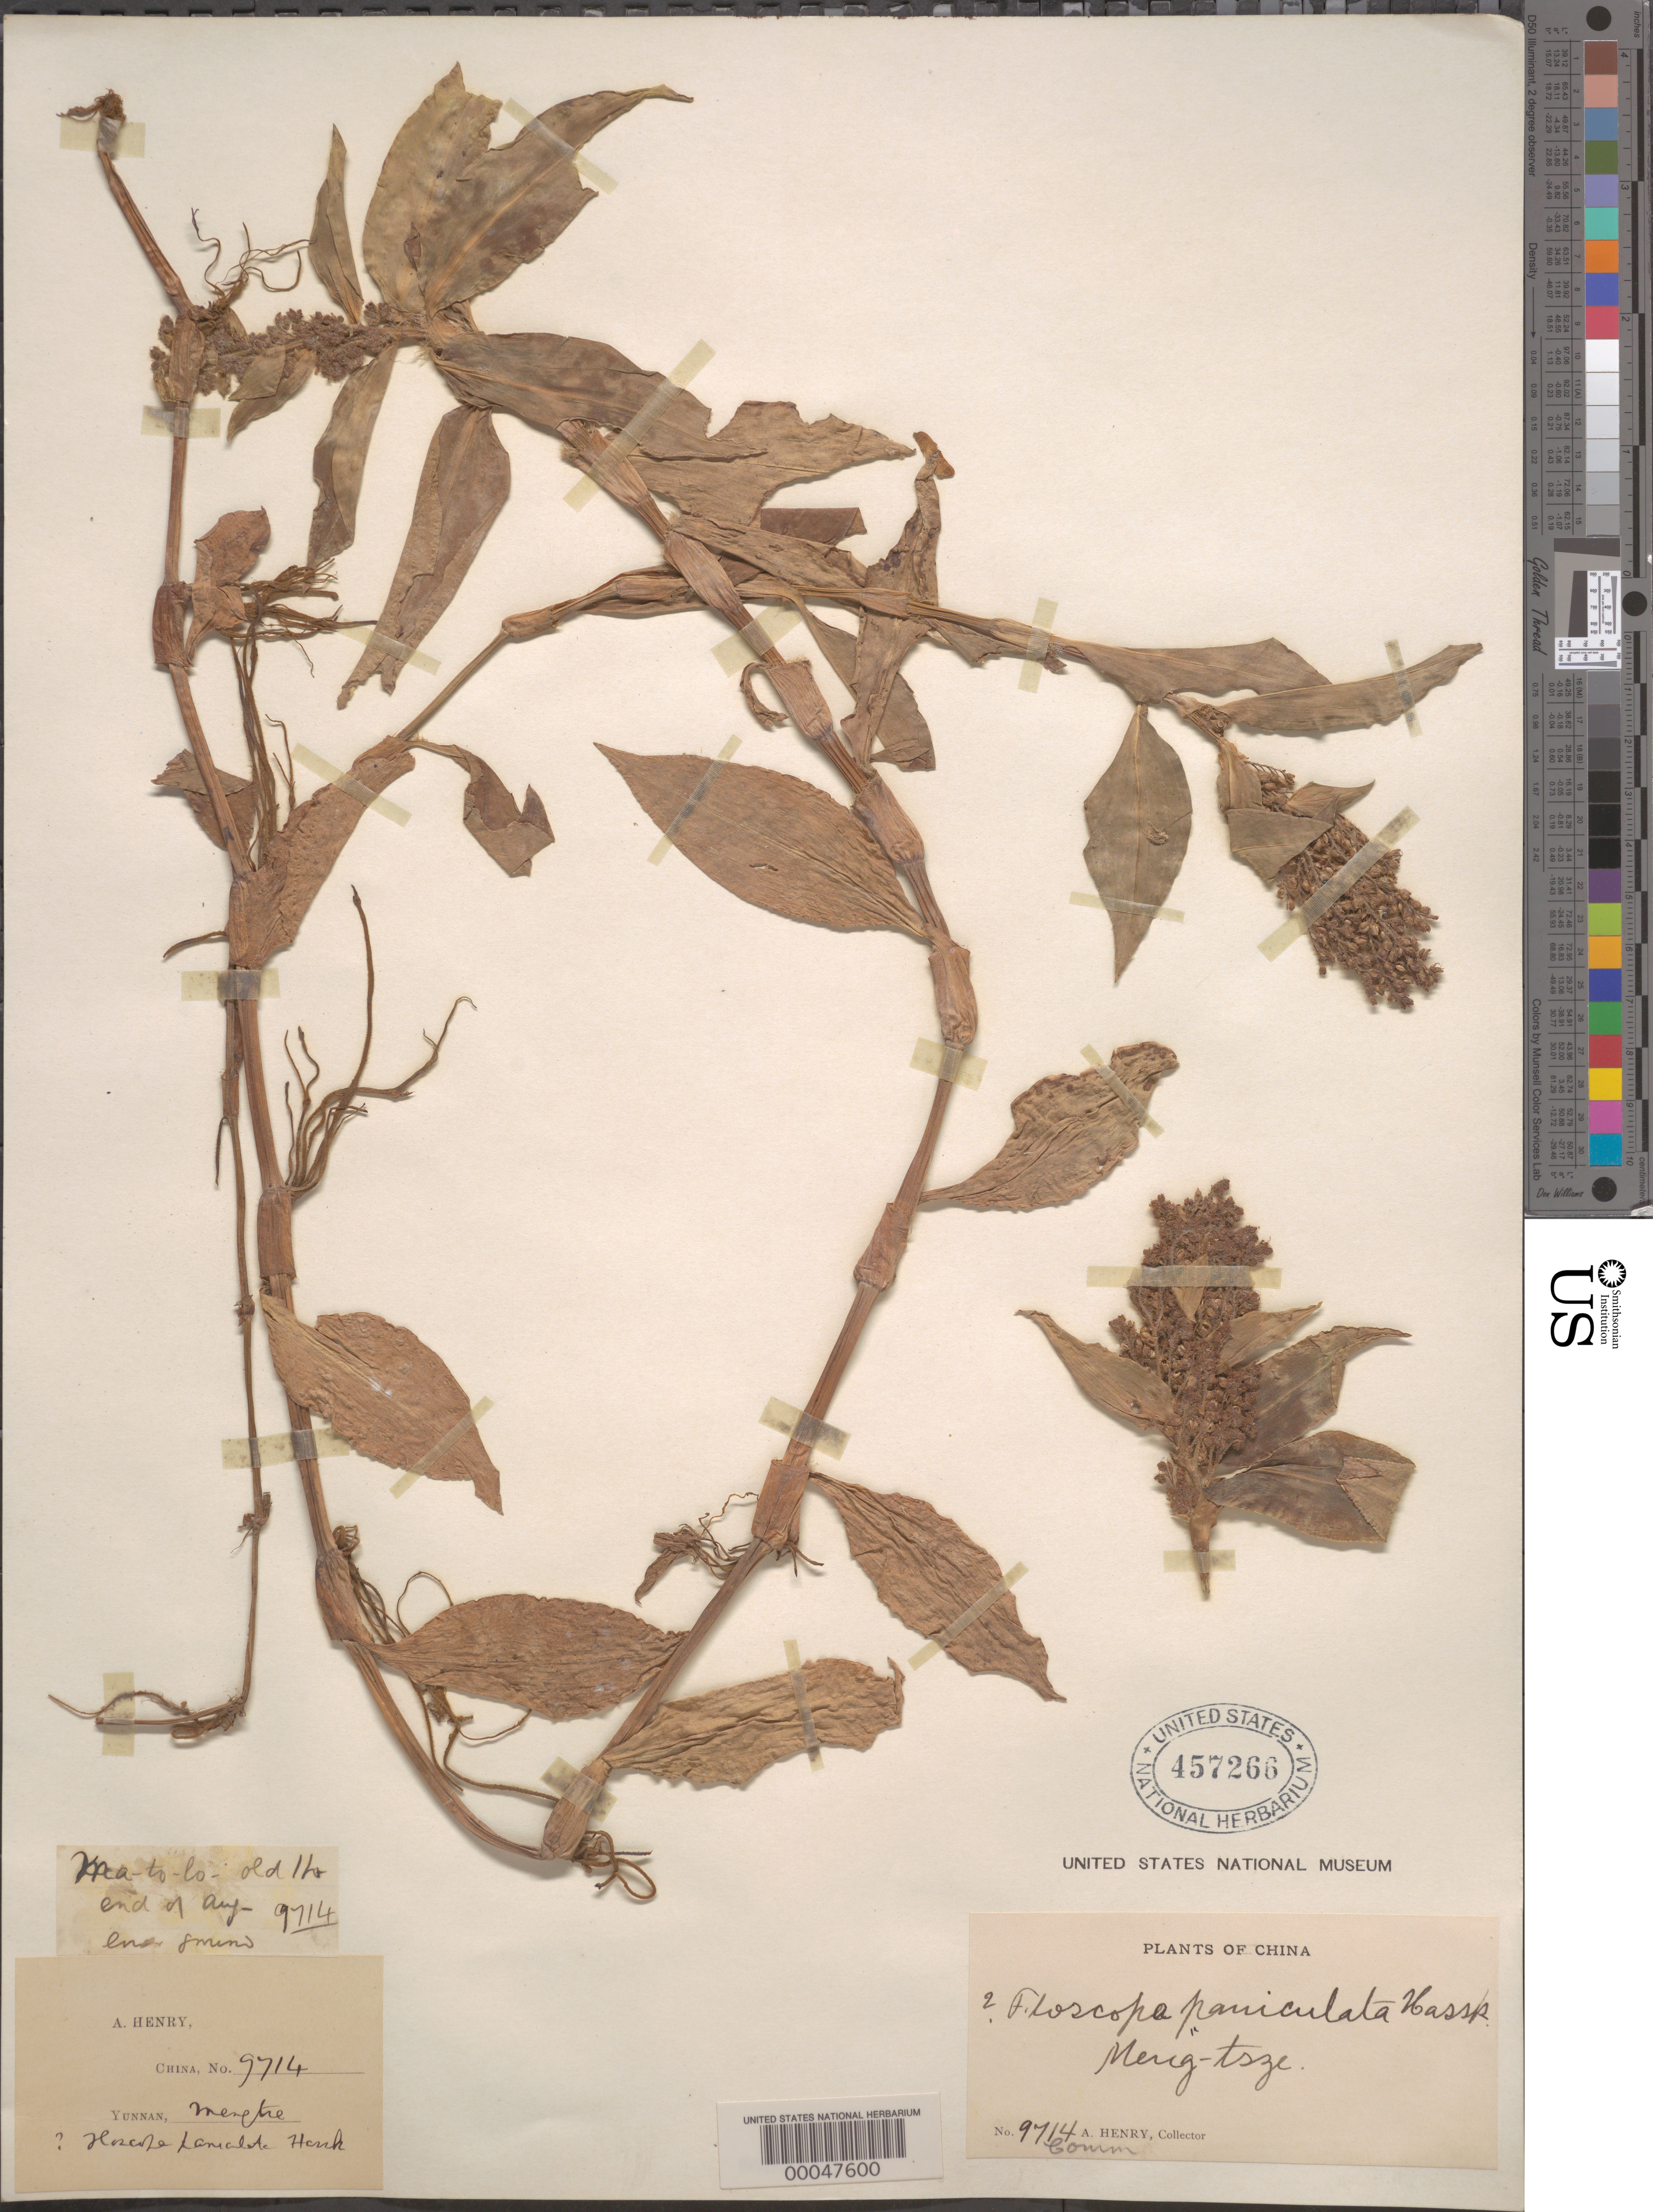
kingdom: Plantae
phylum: Tracheophyta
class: Liliopsida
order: Commelinales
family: Commelinaceae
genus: Floscopa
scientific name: Floscopa scandens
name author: Lour.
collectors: A. Henry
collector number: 9717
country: China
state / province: Yunnan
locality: Meng-tsze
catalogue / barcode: US 457266